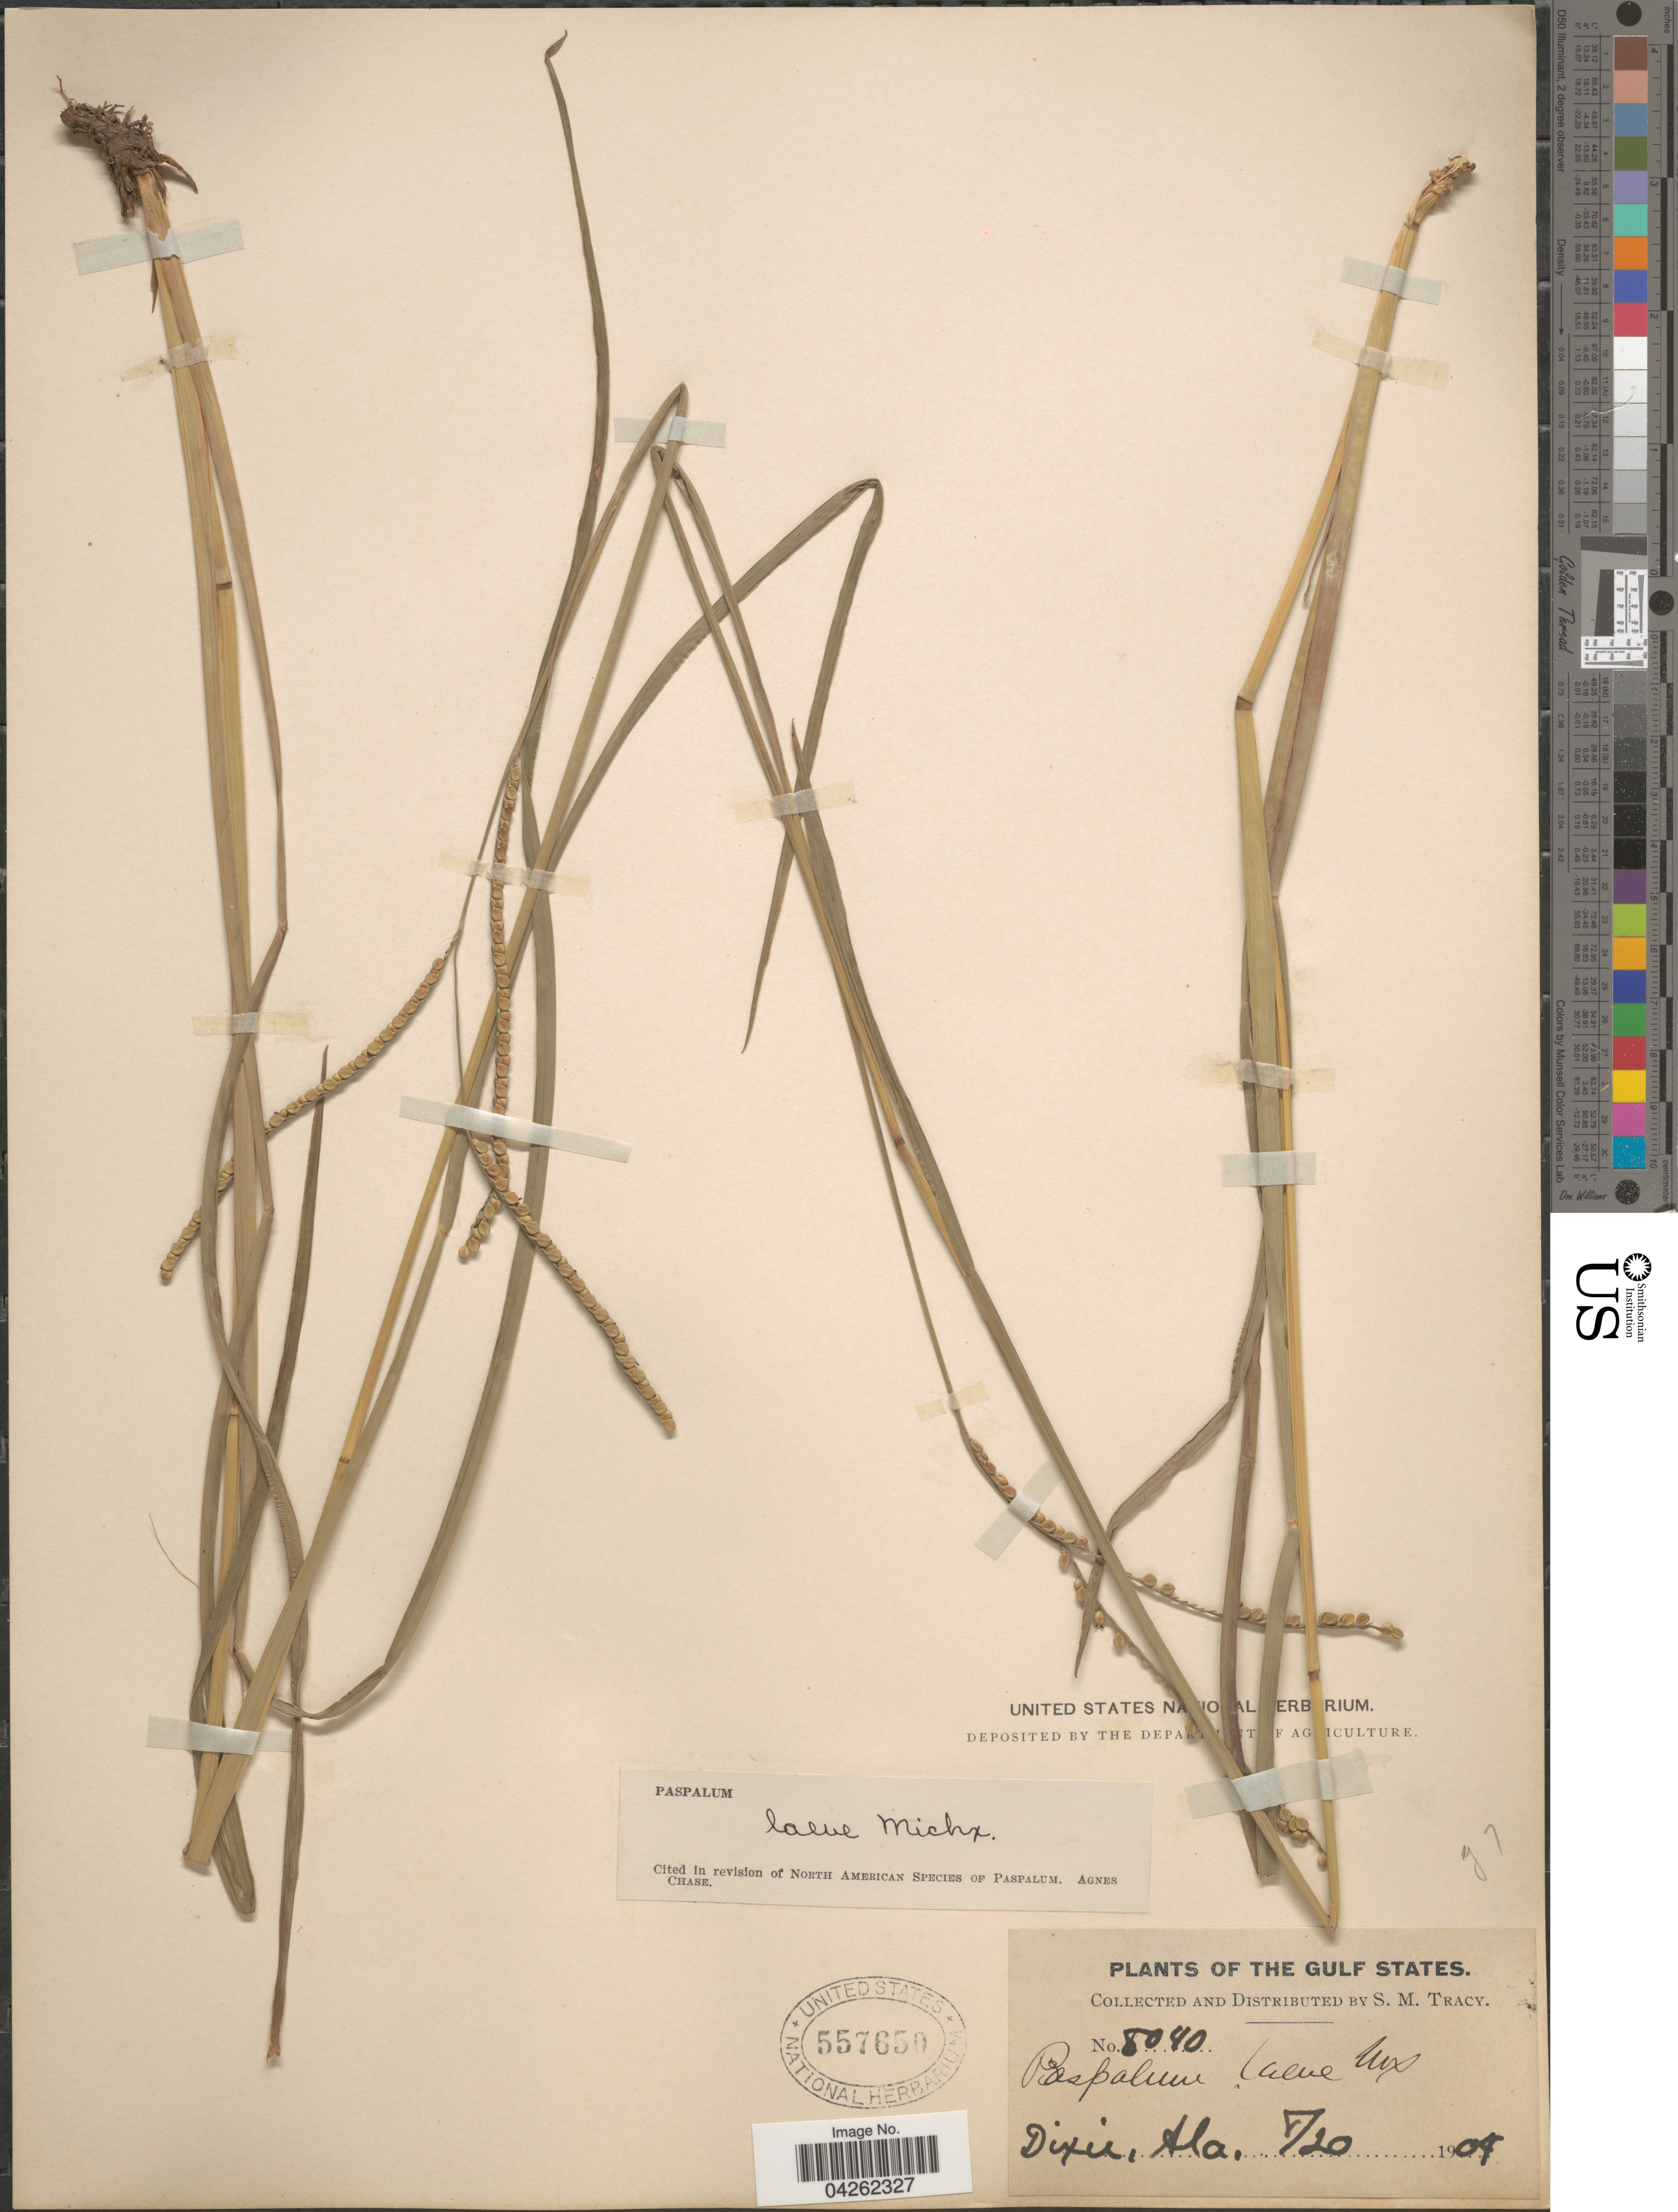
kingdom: Plantae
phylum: Tracheophyta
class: Liliopsida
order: Poales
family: Poaceae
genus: Paspalum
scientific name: Paspalum laeve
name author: Michx.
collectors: S. M. Tracy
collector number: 8040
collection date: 1904-08-20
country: United States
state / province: Alabama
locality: The Gulf States. Dixie.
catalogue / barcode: US 557650